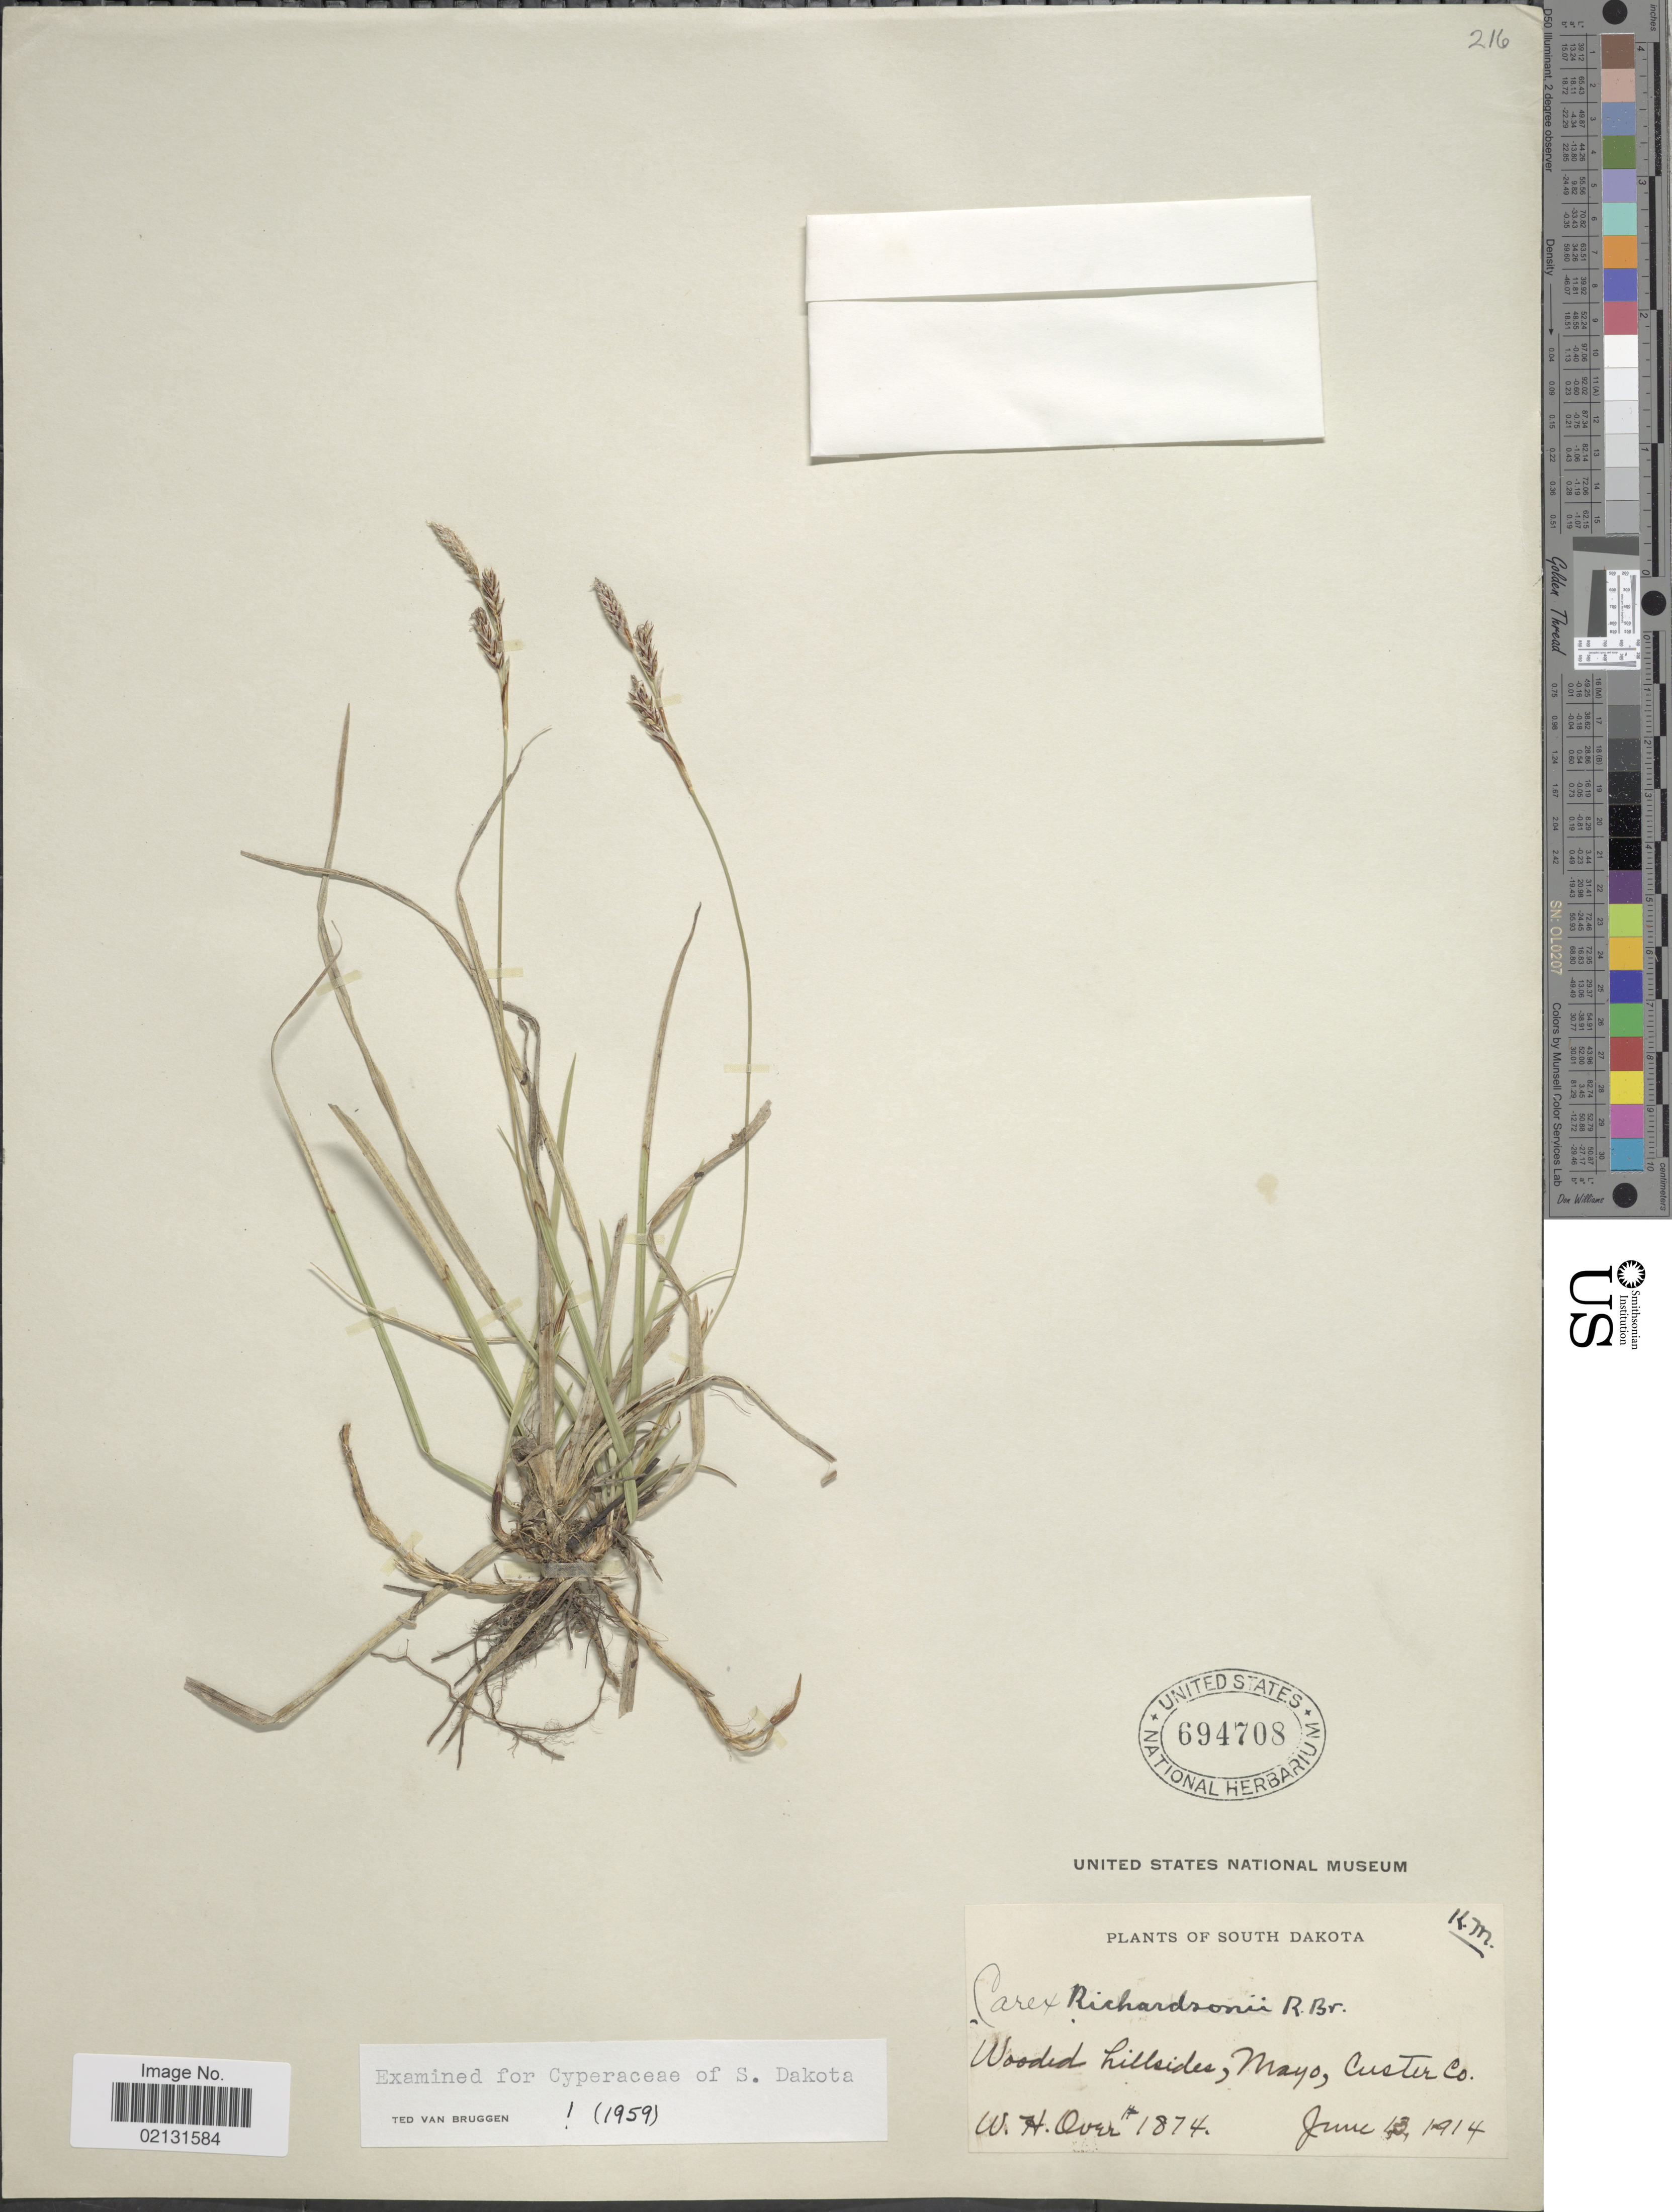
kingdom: Plantae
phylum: Tracheophyta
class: Liliopsida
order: Poales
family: Cyperaceae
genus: Carex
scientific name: Carex richardsonii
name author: R. Br.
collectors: W. Over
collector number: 1874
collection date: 1914-06-13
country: United States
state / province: South Dakota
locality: Wooded hillsides, Mayo, Custer Co.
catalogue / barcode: US 694708